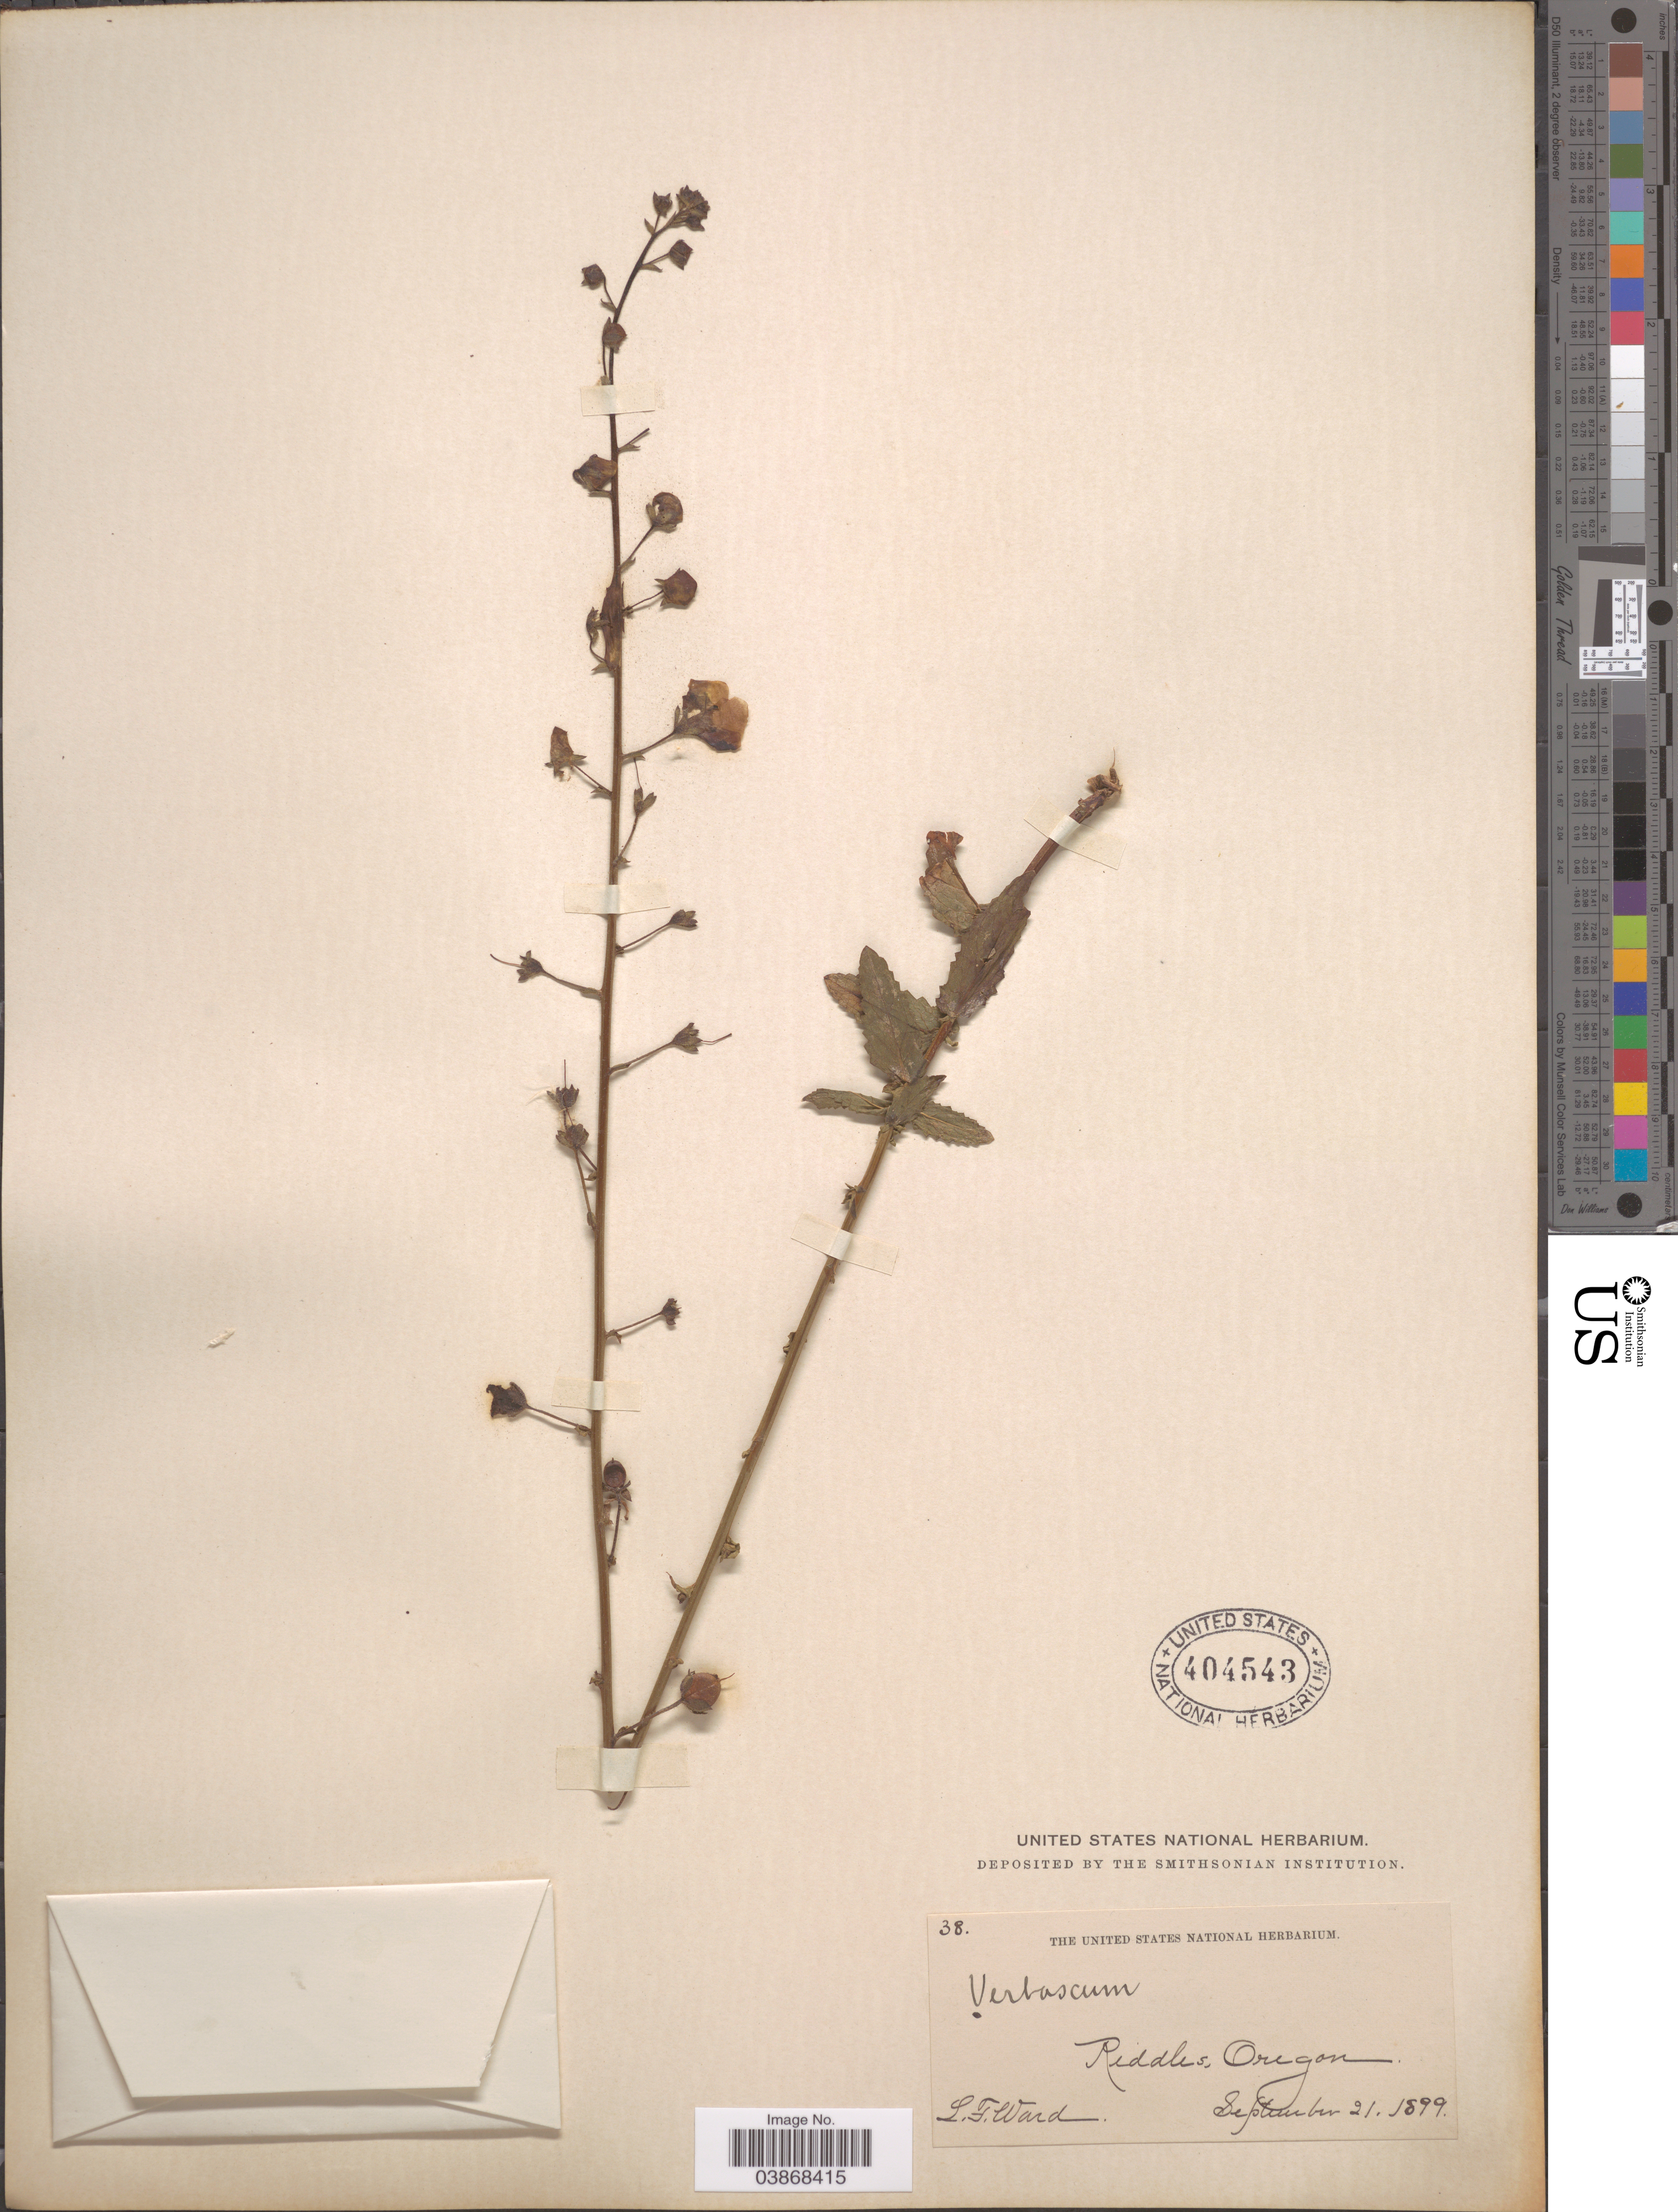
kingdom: Plantae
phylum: Tracheophyta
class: Magnoliopsida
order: Lamiales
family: Scrophulariaceae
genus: Verbascum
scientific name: Verbascum blattaria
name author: L.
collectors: L. Ward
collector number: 38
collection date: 1899-09-21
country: United States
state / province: Oregon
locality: Riddles.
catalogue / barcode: US 404543